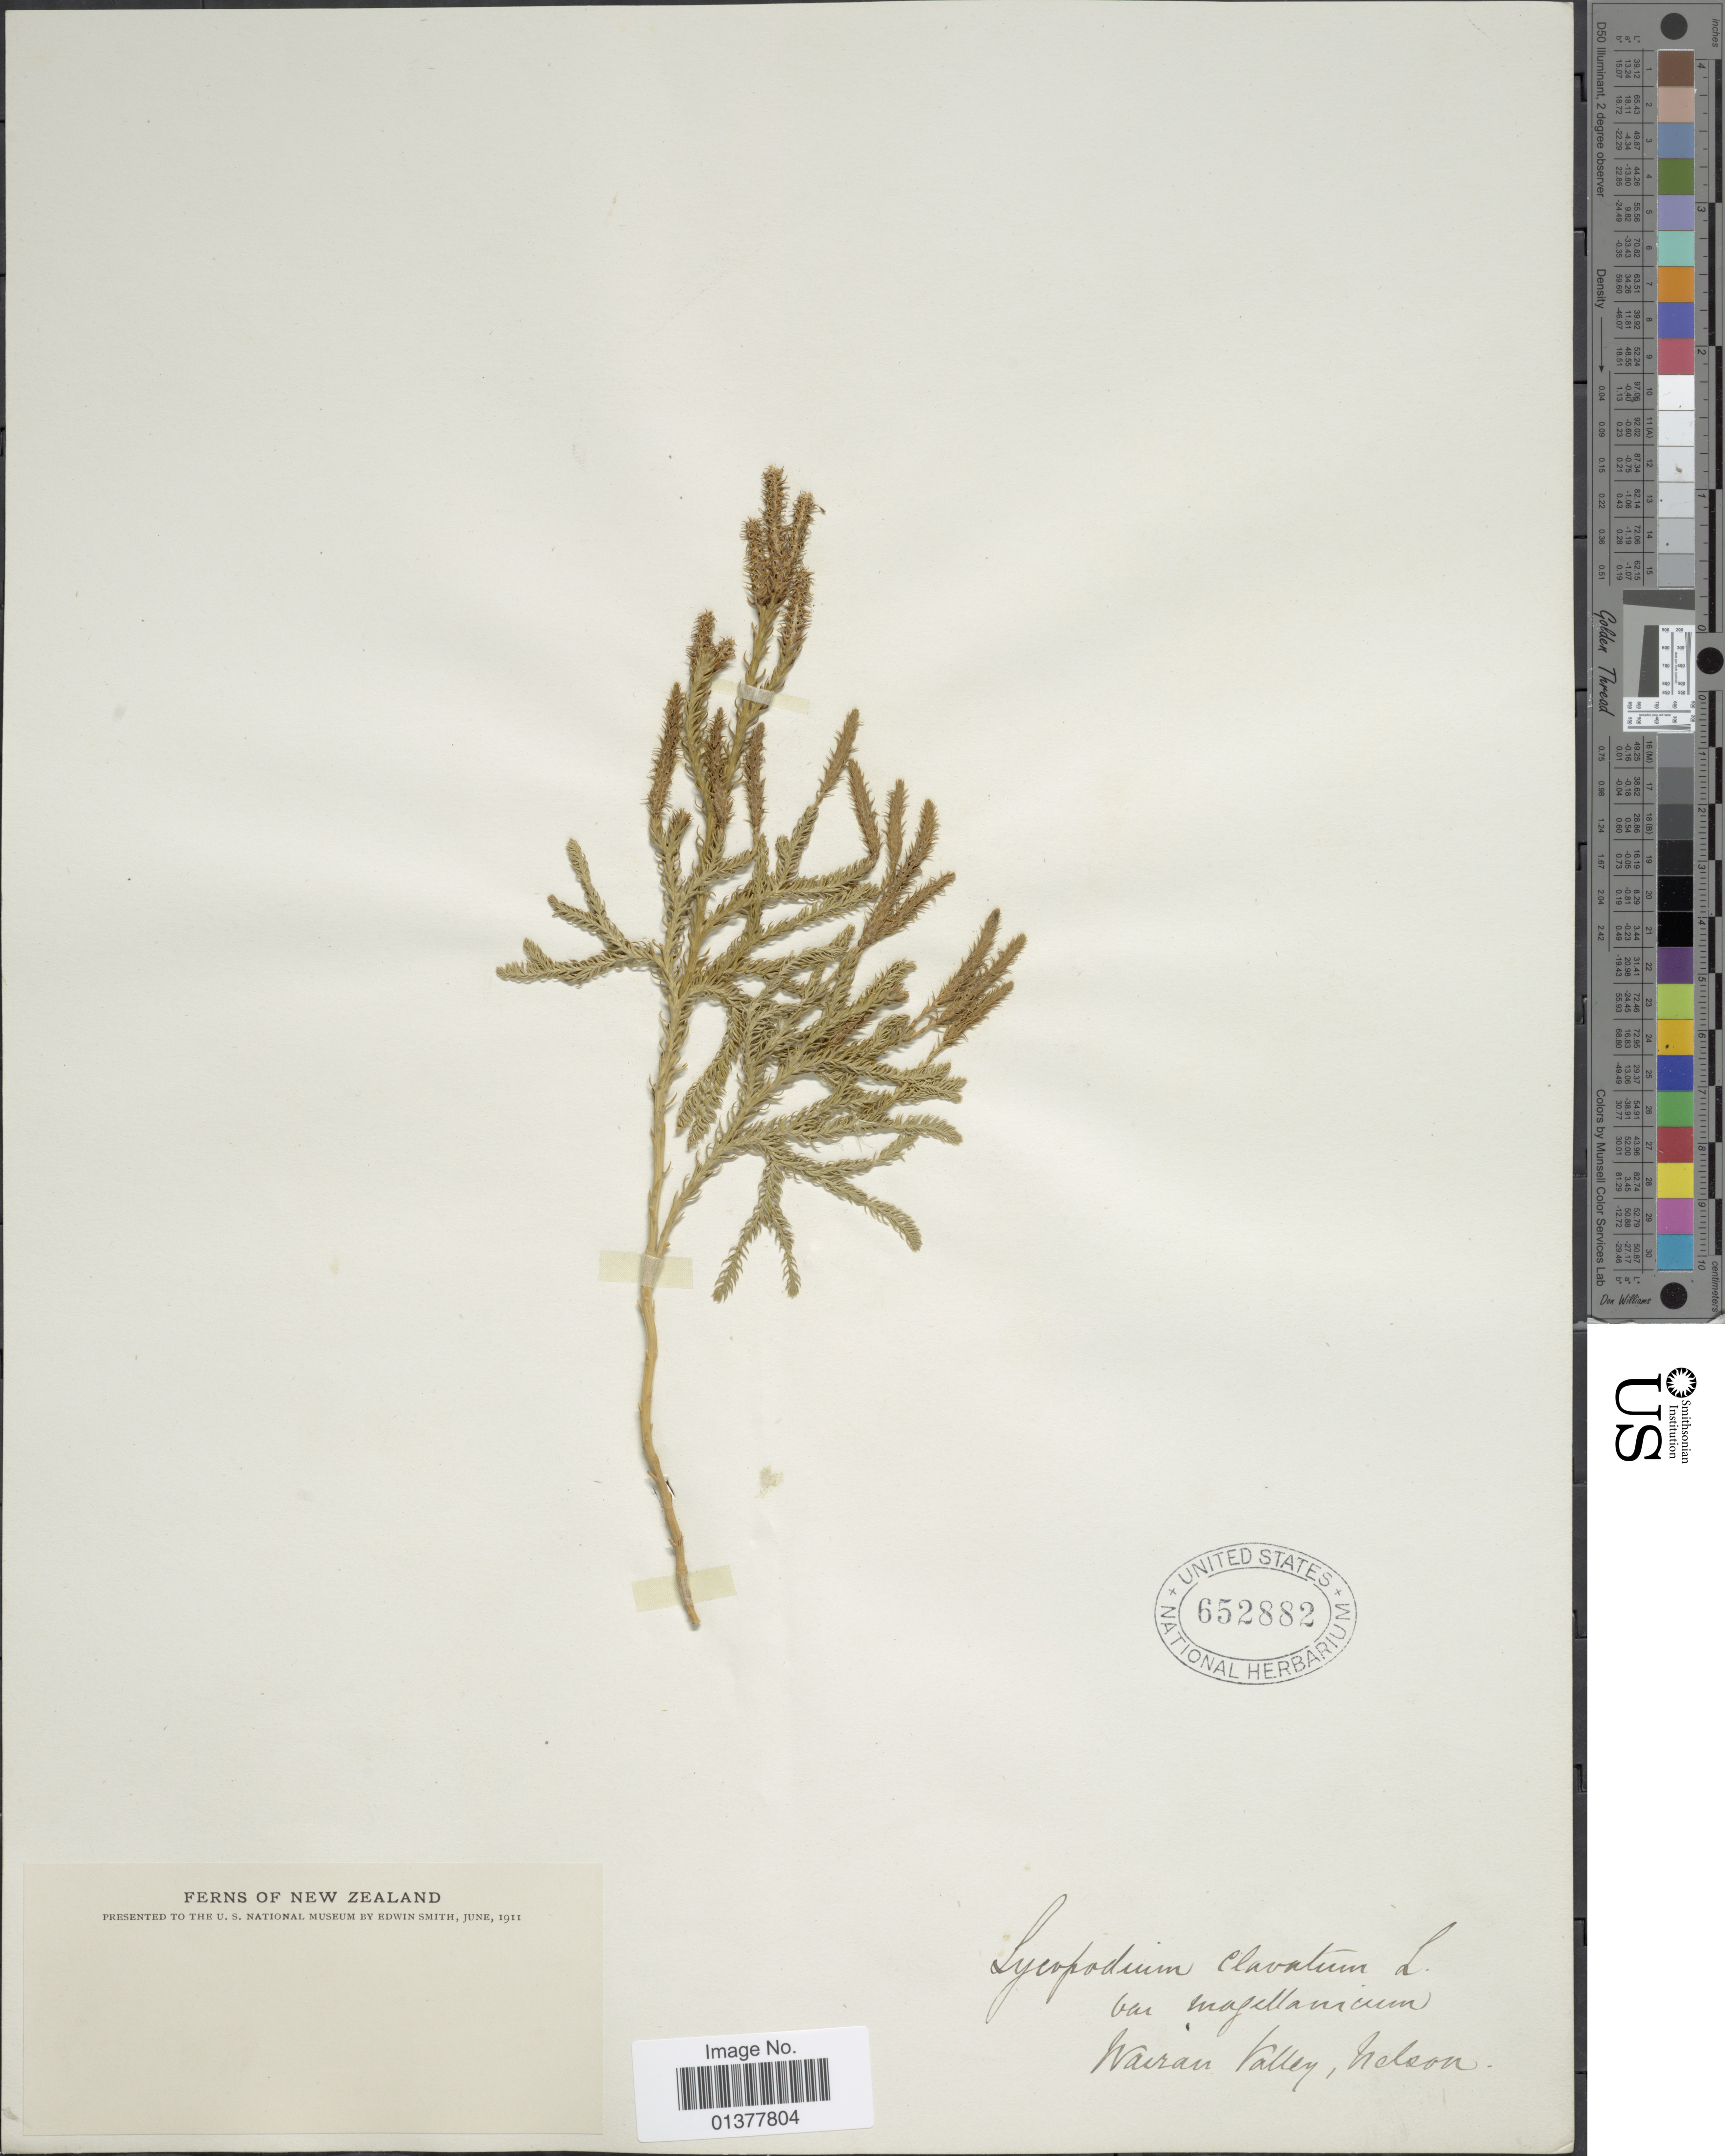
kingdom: Plantae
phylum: Tracheophyta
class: Lycopodiopsida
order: Lycopodiales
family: Lycopodiaceae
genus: Austrolycopodium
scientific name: Austrolycopodium magellanicum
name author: (P. Beauv.) Holub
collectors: Nelson, --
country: New Zealand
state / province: Marlborough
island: South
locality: Wairau Valley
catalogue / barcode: US 652882